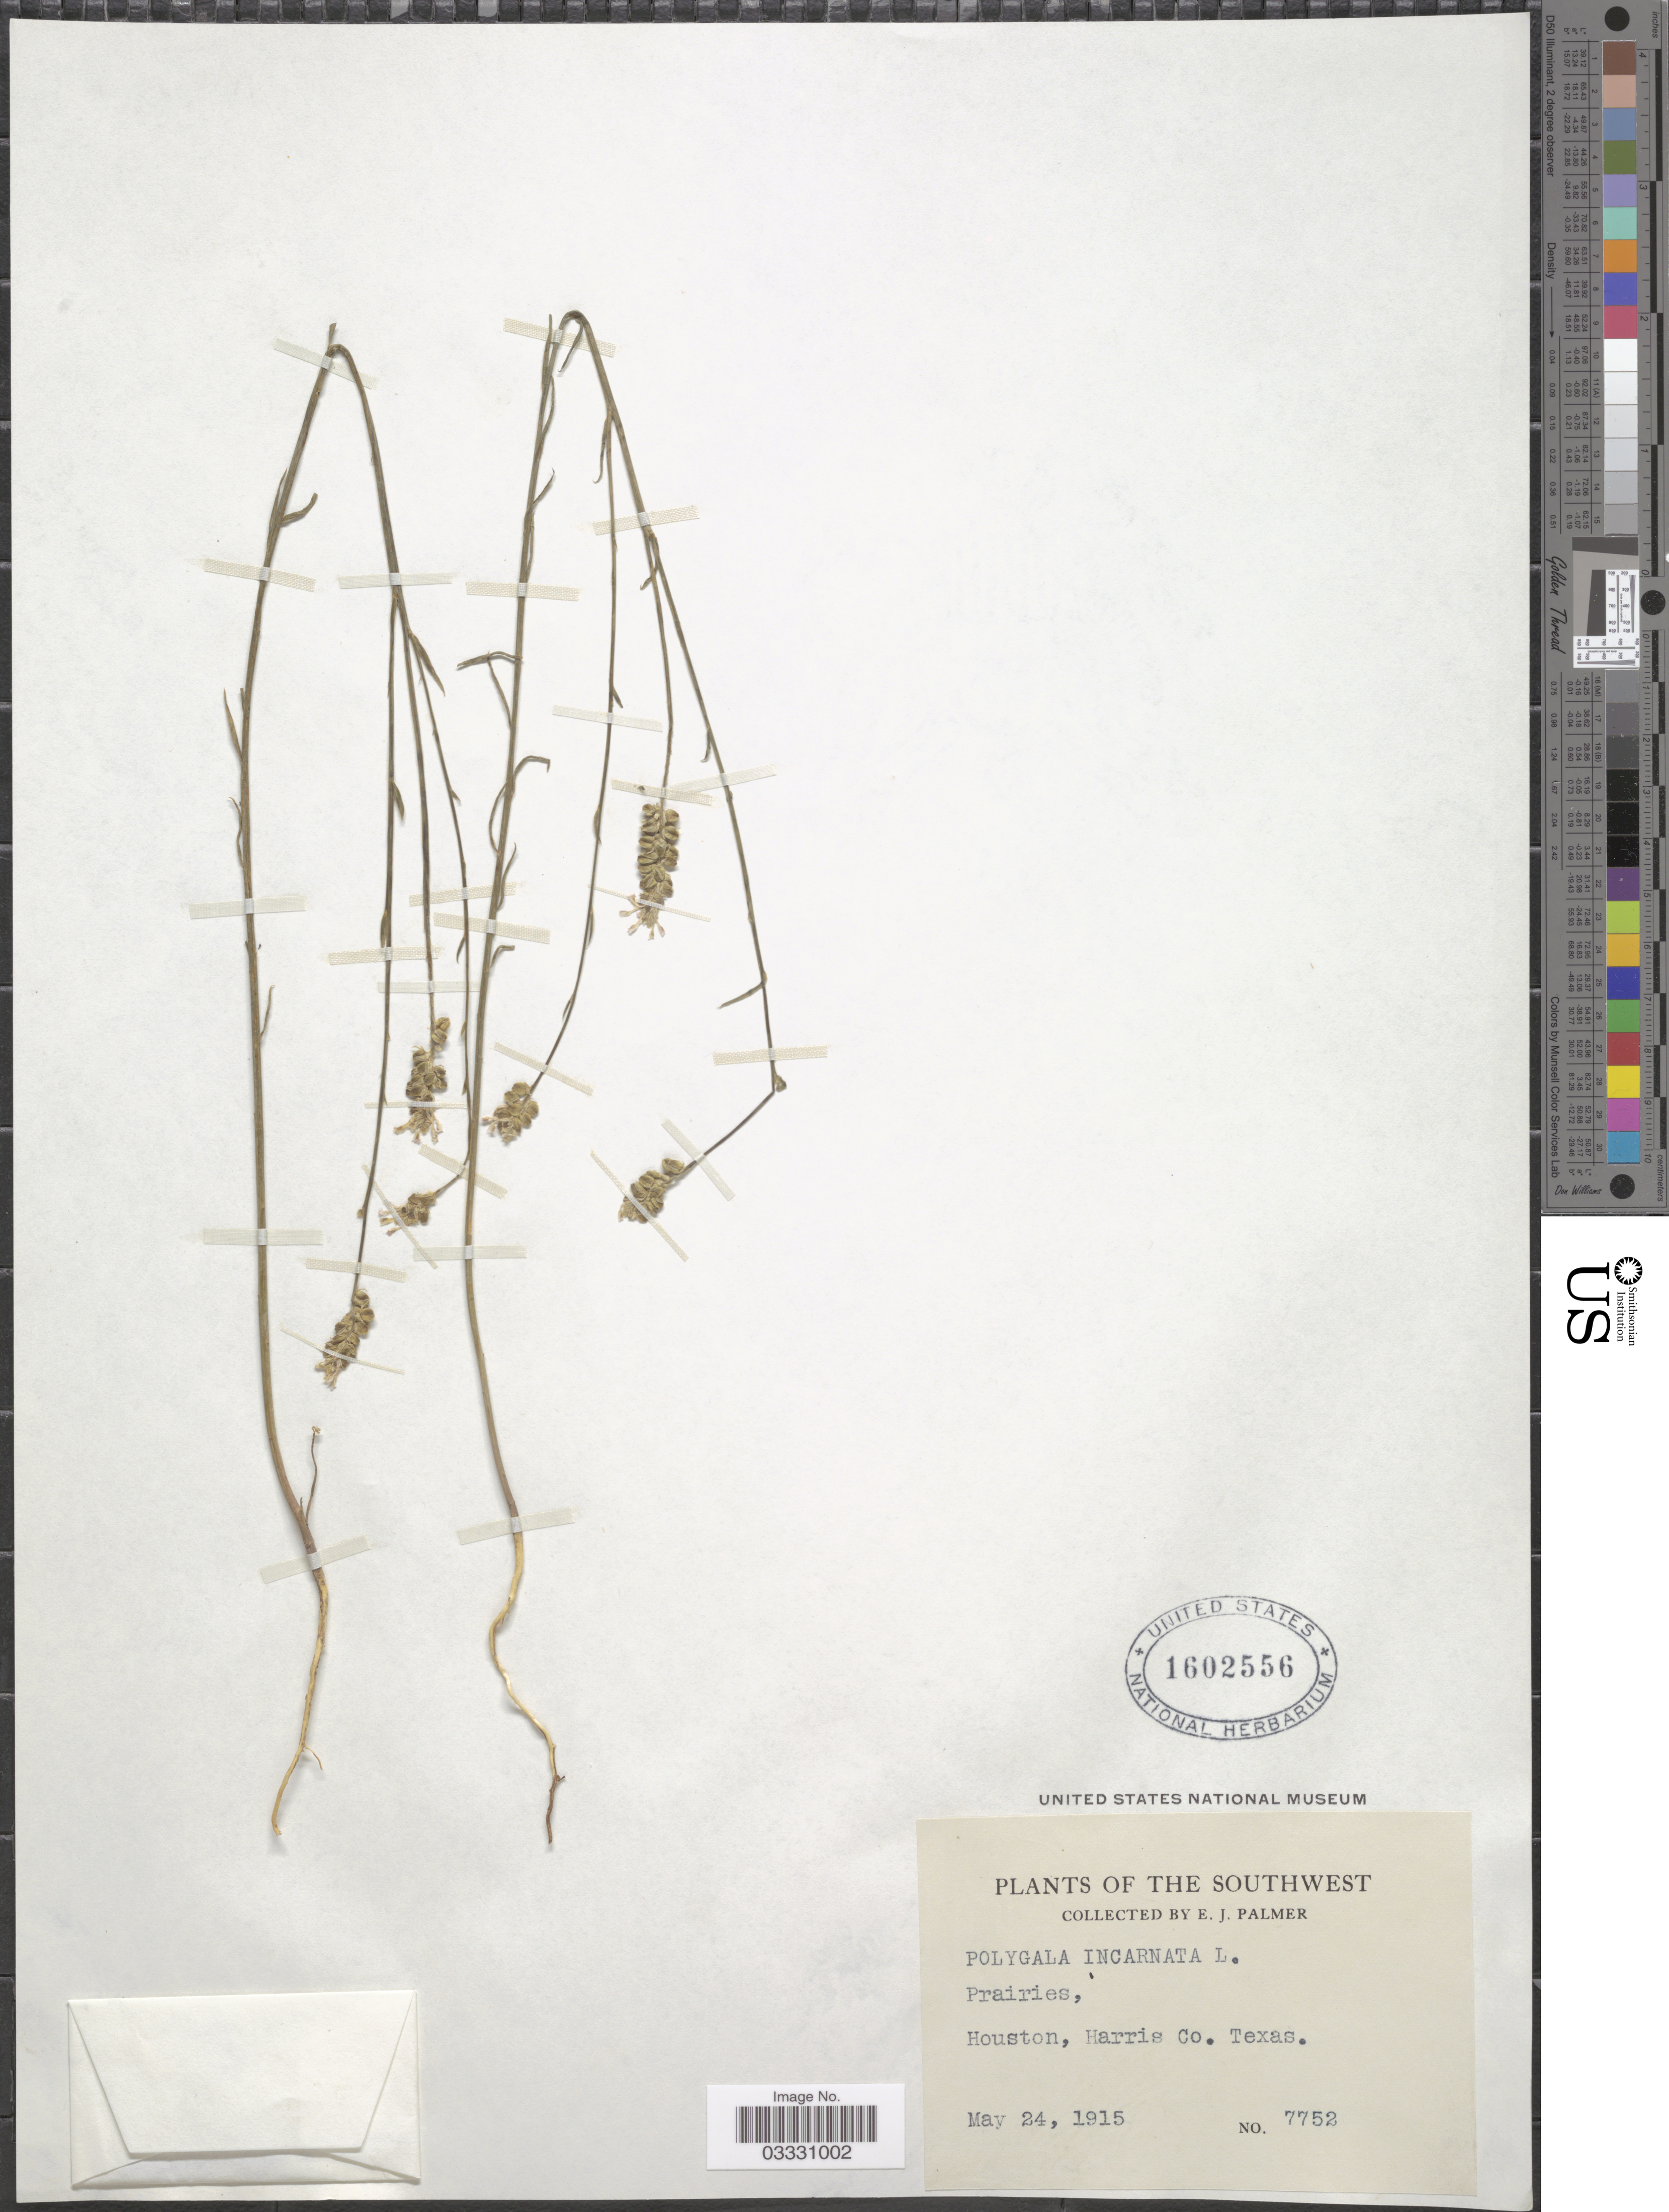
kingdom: Plantae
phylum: Tracheophyta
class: Magnoliopsida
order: Fabales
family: Polygalaceae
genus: Polygala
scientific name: Polygala incarnata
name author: L.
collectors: E. J. Palmer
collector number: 7752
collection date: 1915-05-24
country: United States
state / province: Texas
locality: The Southwest. Houston, Harris Co.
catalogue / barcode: US 1602556